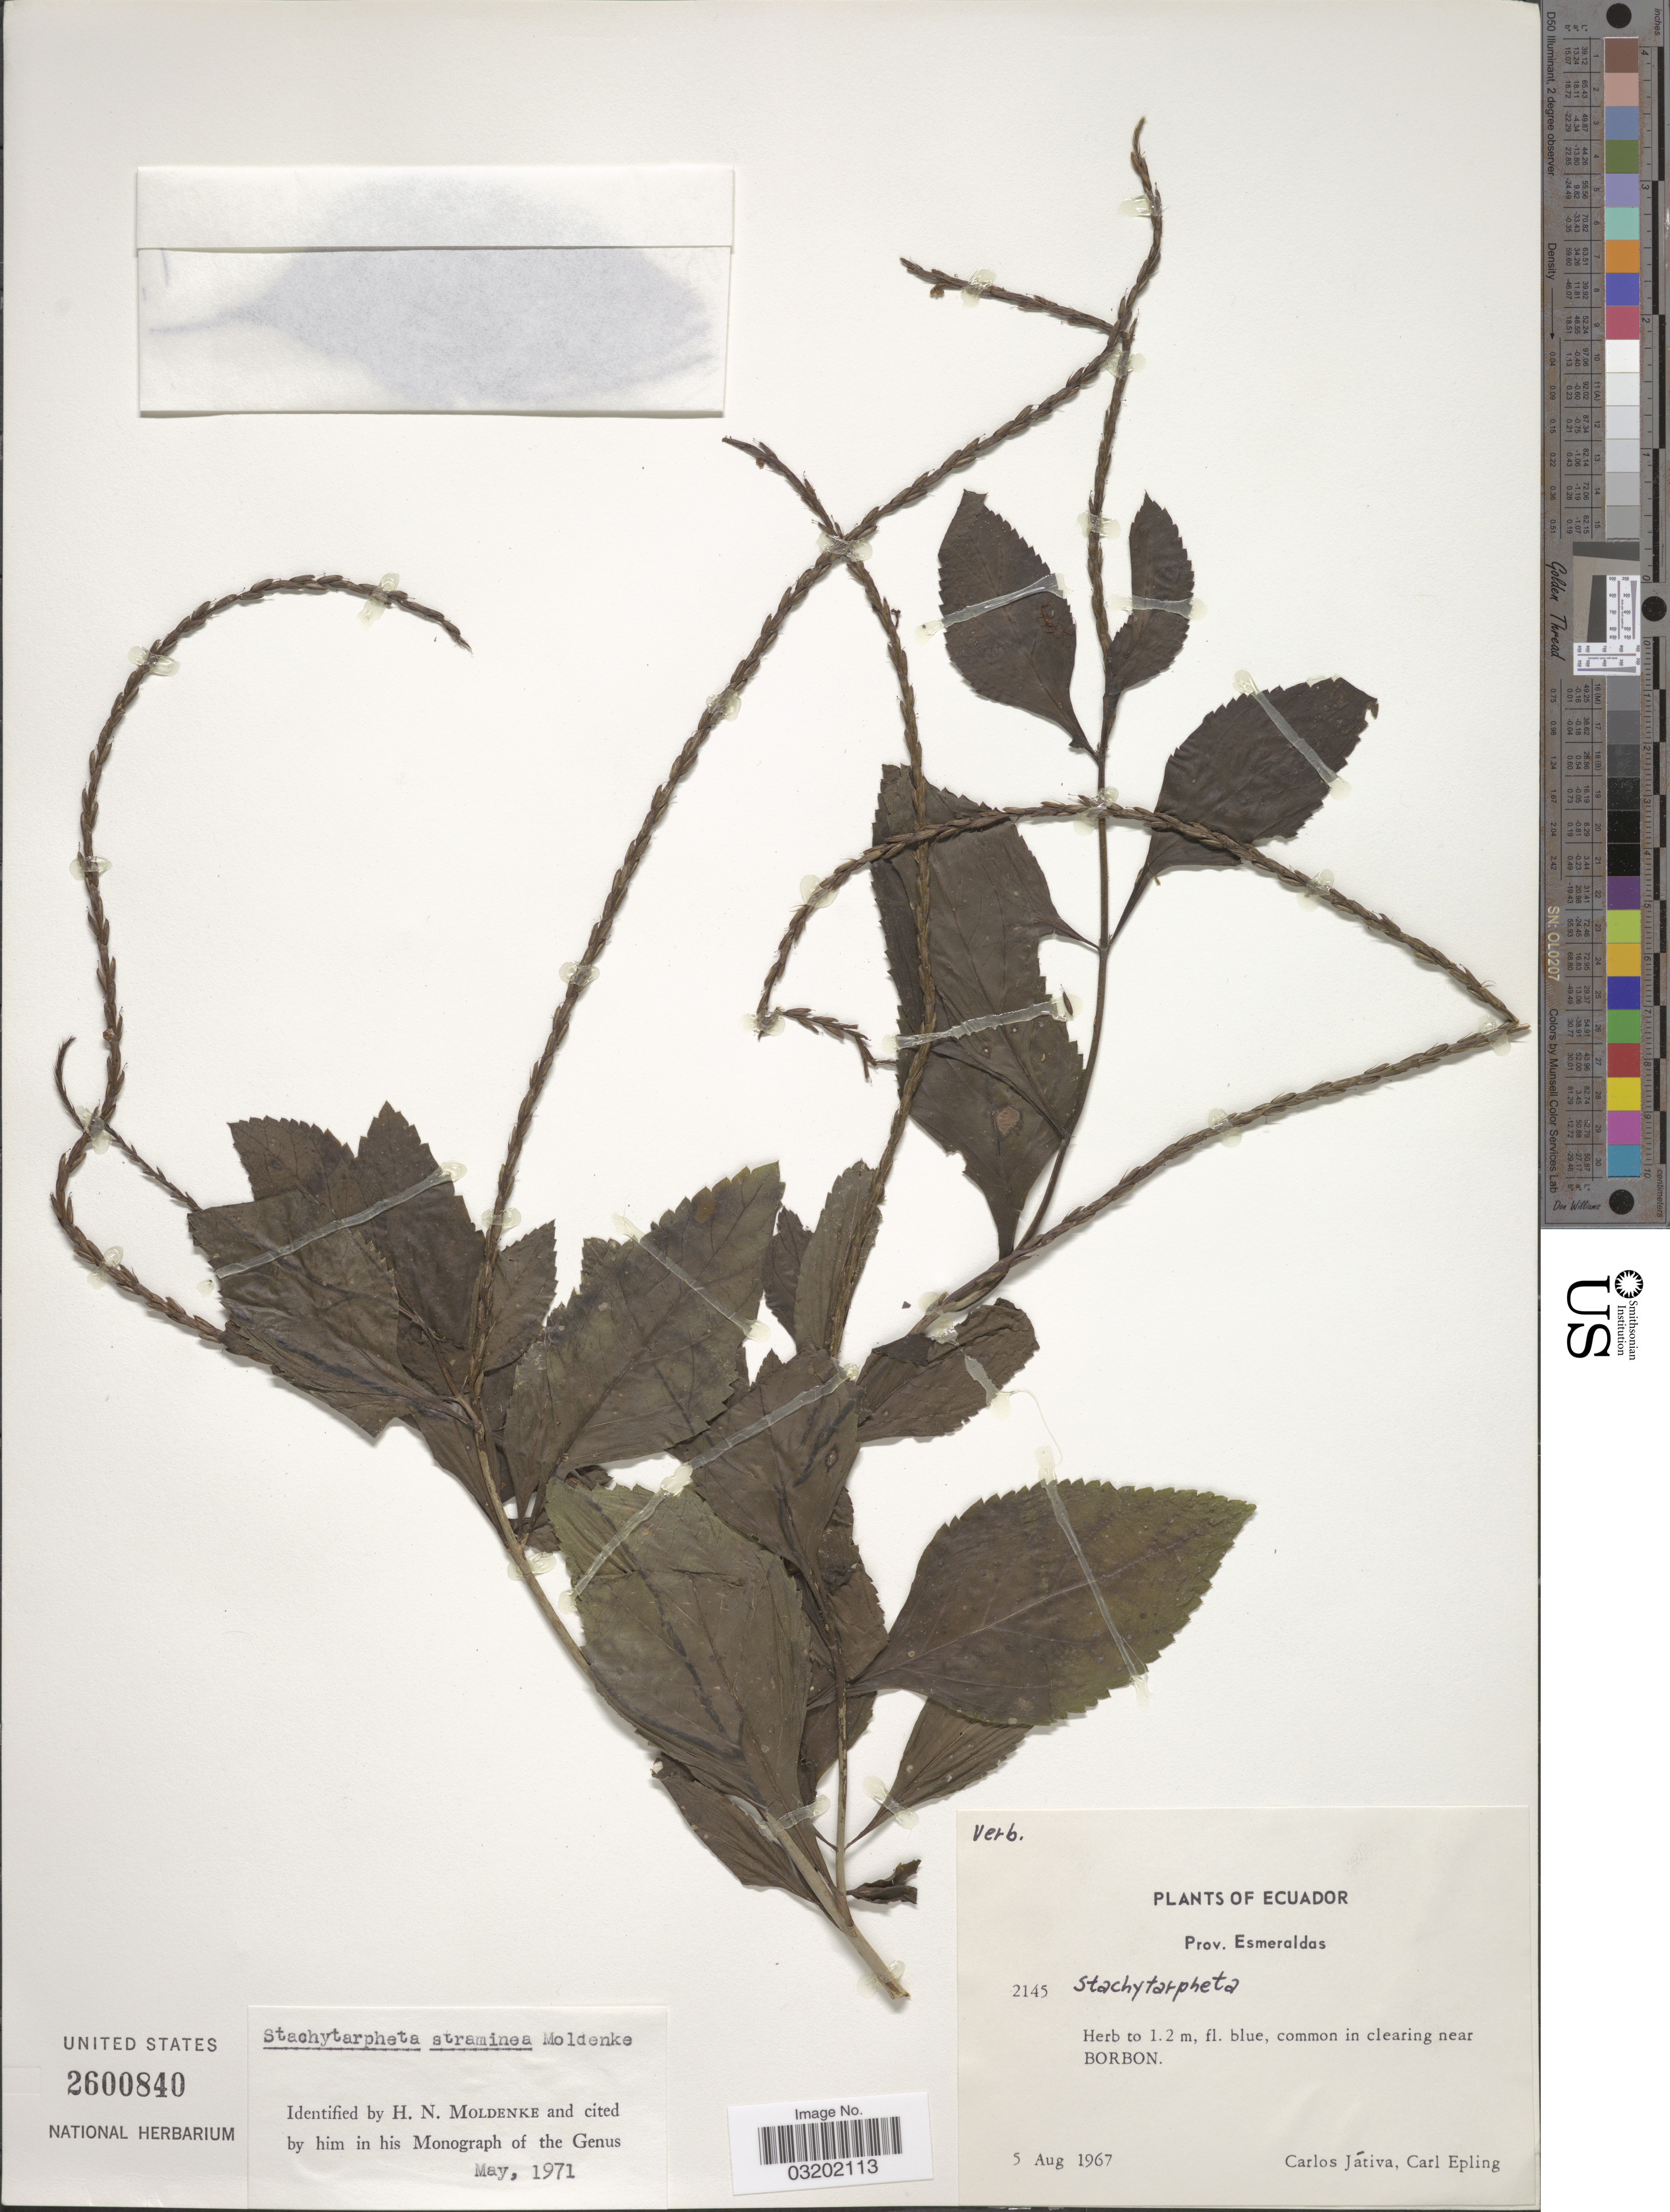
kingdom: Plantae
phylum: Tracheophyta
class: Magnoliopsida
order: Lamiales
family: Verbenaceae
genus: Stachytarpheta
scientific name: Stachytarpheta straminea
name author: Moldenke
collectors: C. D. Játiva & C. C. Epling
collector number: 2145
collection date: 1967-08-05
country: Ecuador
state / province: Esmeraldas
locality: Near Borbon.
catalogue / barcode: US 2600840